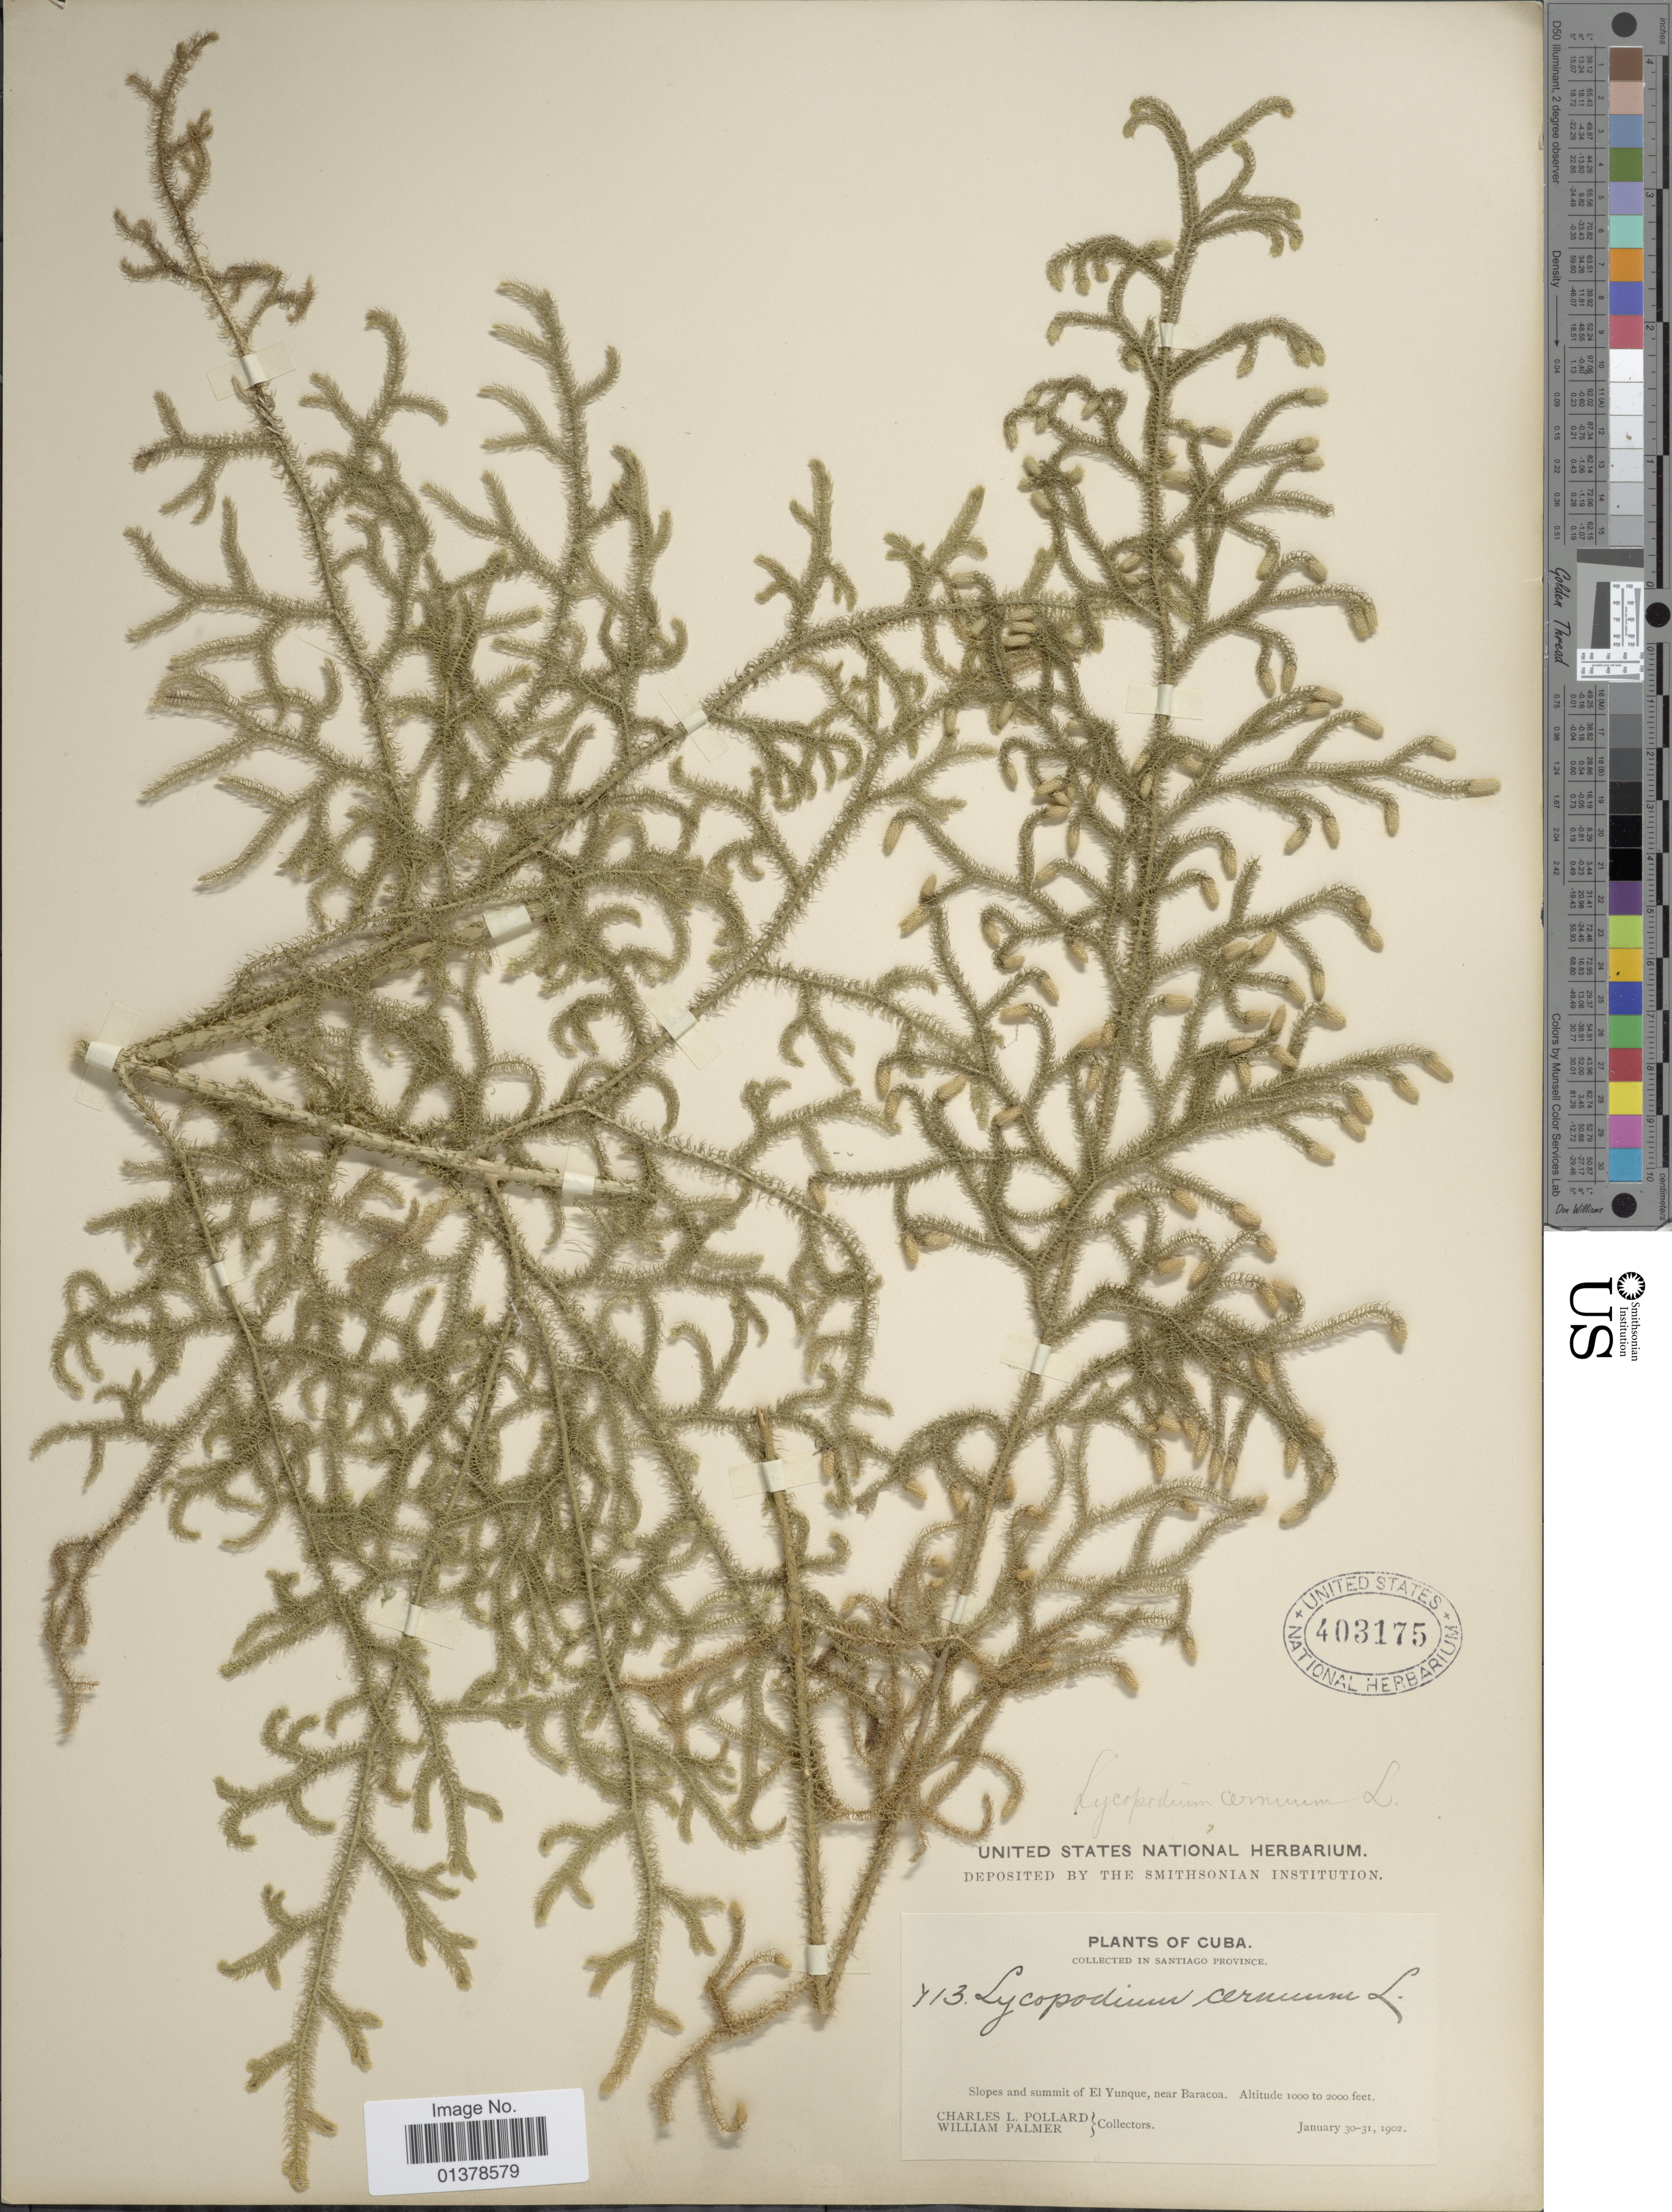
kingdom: Plantae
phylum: Tracheophyta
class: Lycopodiopsida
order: Lycopodiales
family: Lycopodiaceae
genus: Palhinhaea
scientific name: Palhinhaea cernua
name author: (L.) Vasc. & Franco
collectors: C. L. Pollard & W. Palmer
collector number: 713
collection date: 1902-01-30/1902-01-31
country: Cuba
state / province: Santiago de Cuba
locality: Slopes and summit of El Yunque, near Baracoa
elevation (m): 305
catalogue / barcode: US 403175